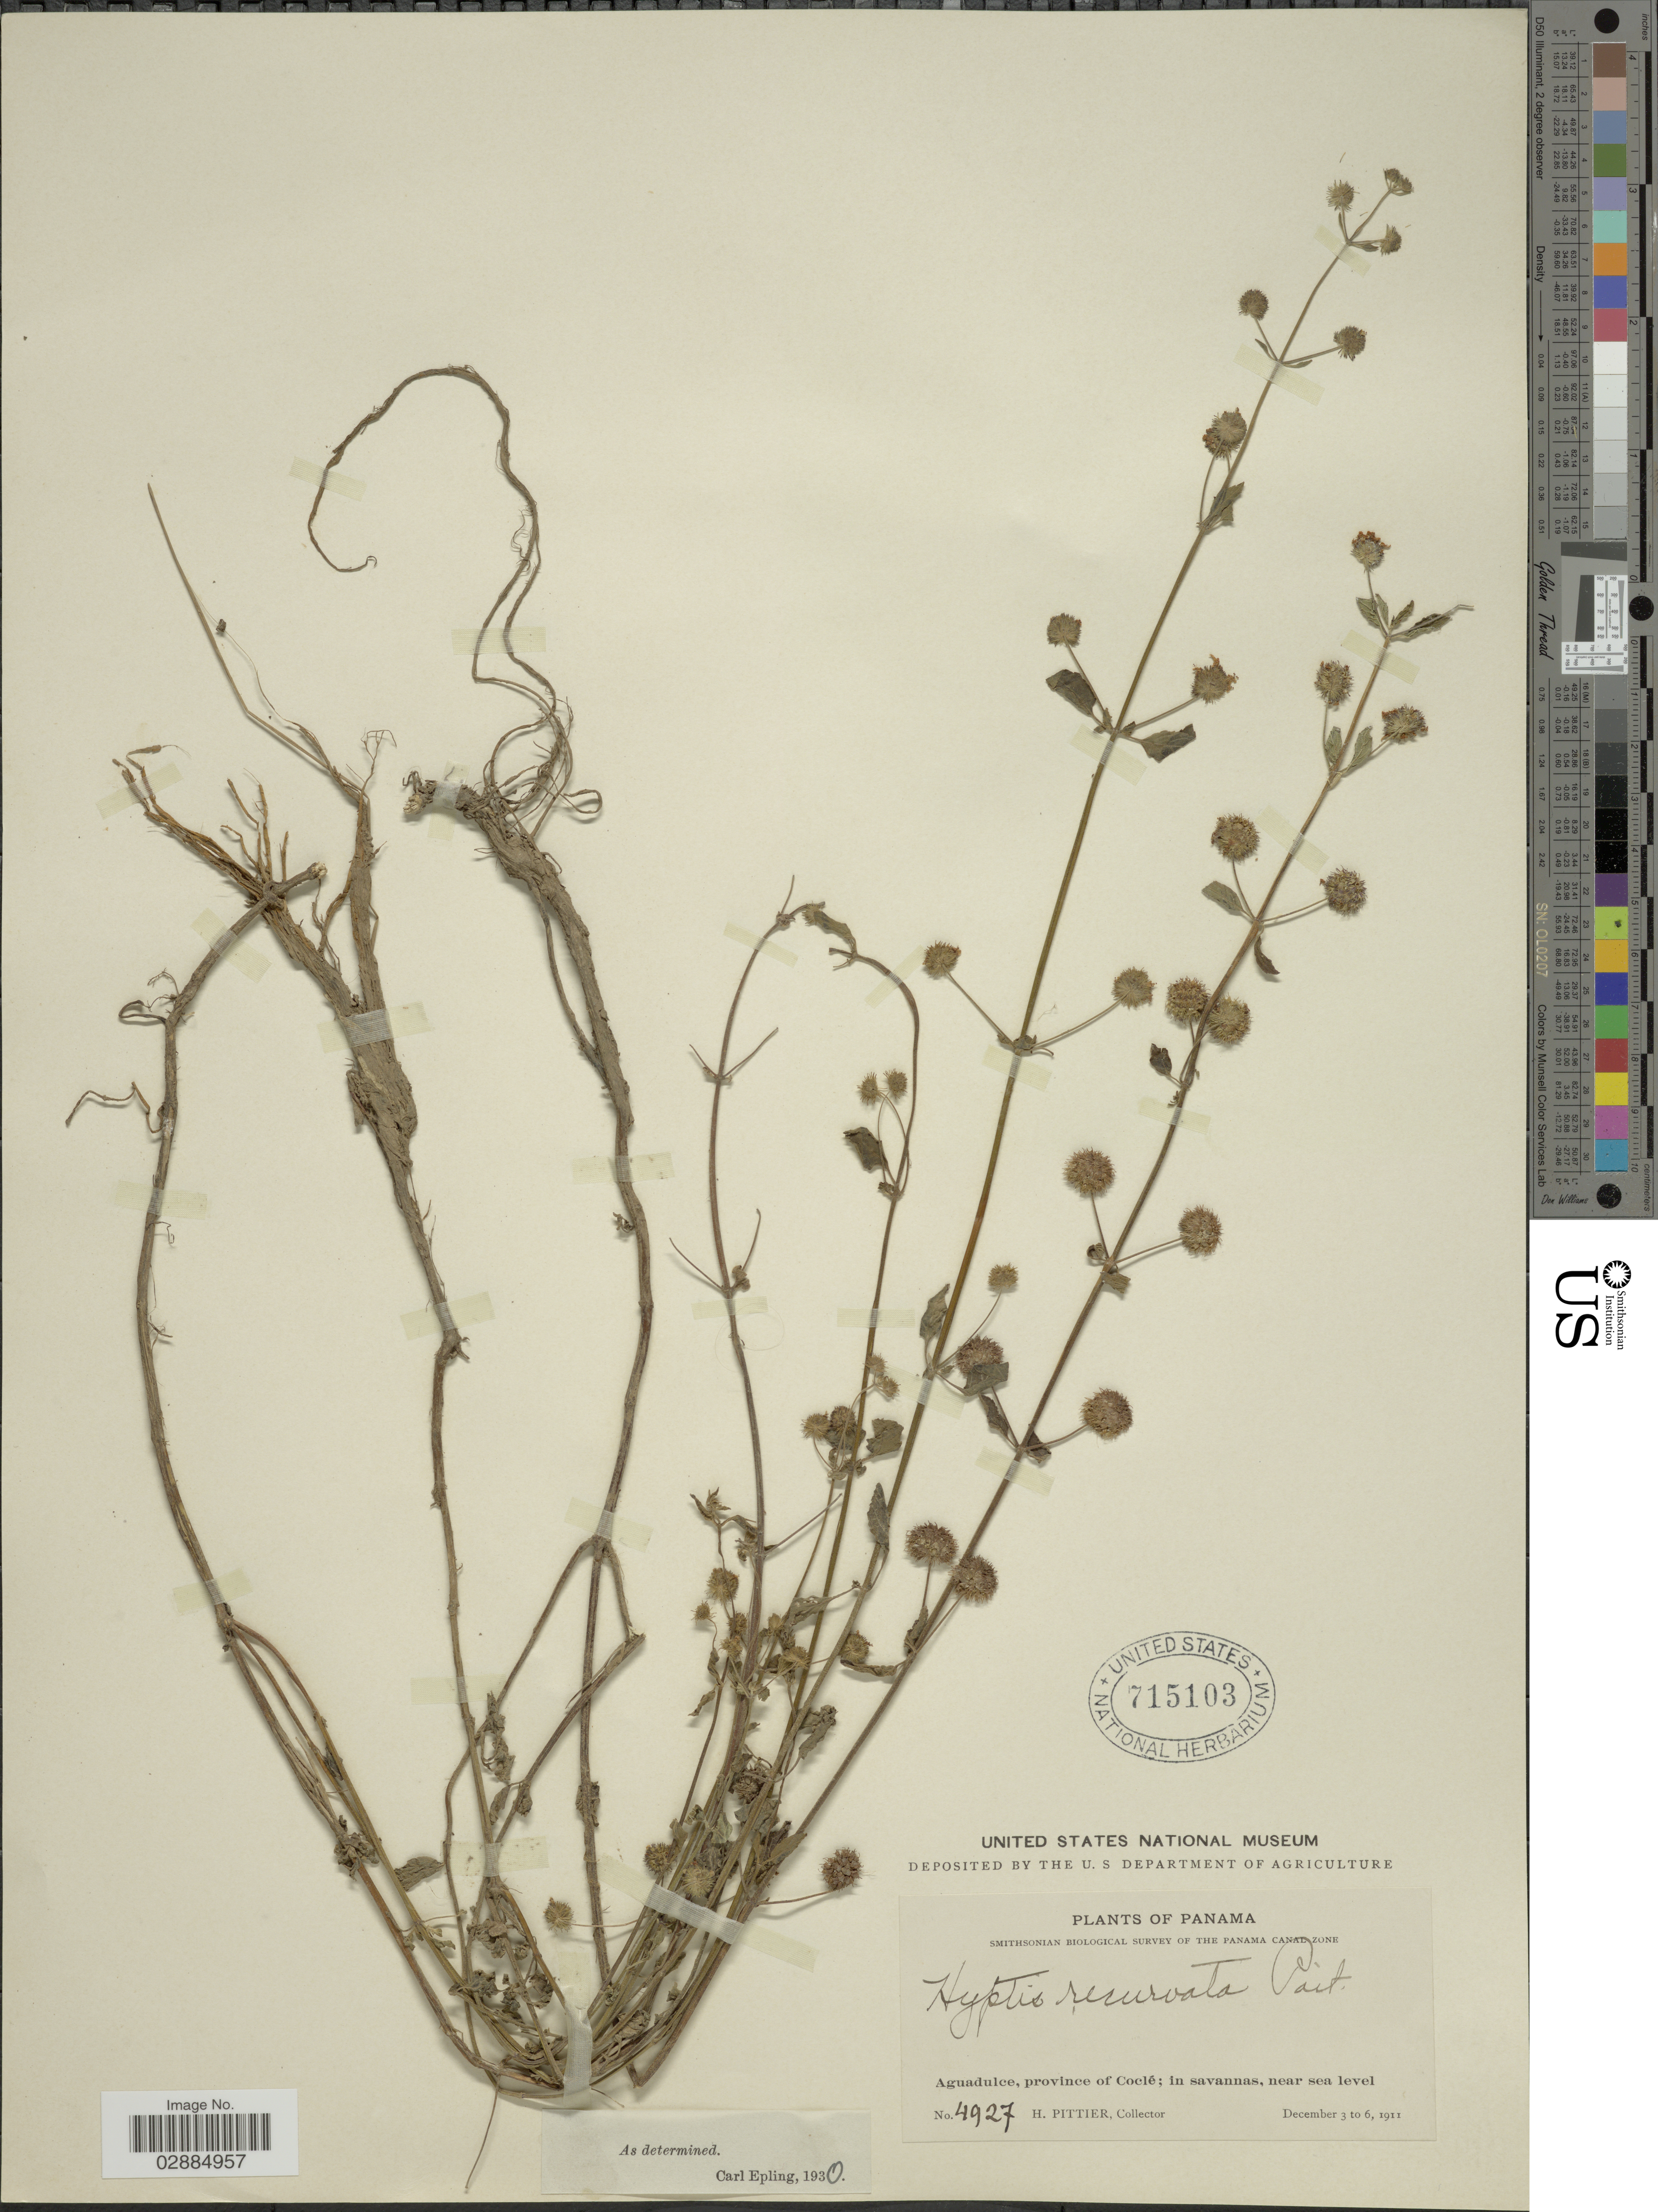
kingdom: Plantae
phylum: Tracheophyta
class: Magnoliopsida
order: Lamiales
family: Lamiaceae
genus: Hyptis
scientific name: Hyptis recurvata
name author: Poit.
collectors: H. F. Pittier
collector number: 4927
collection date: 1911-12-03/1911-12-06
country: Panama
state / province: Coclé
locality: Aguadulce, province of Coclé; in savannas.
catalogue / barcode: US 715103